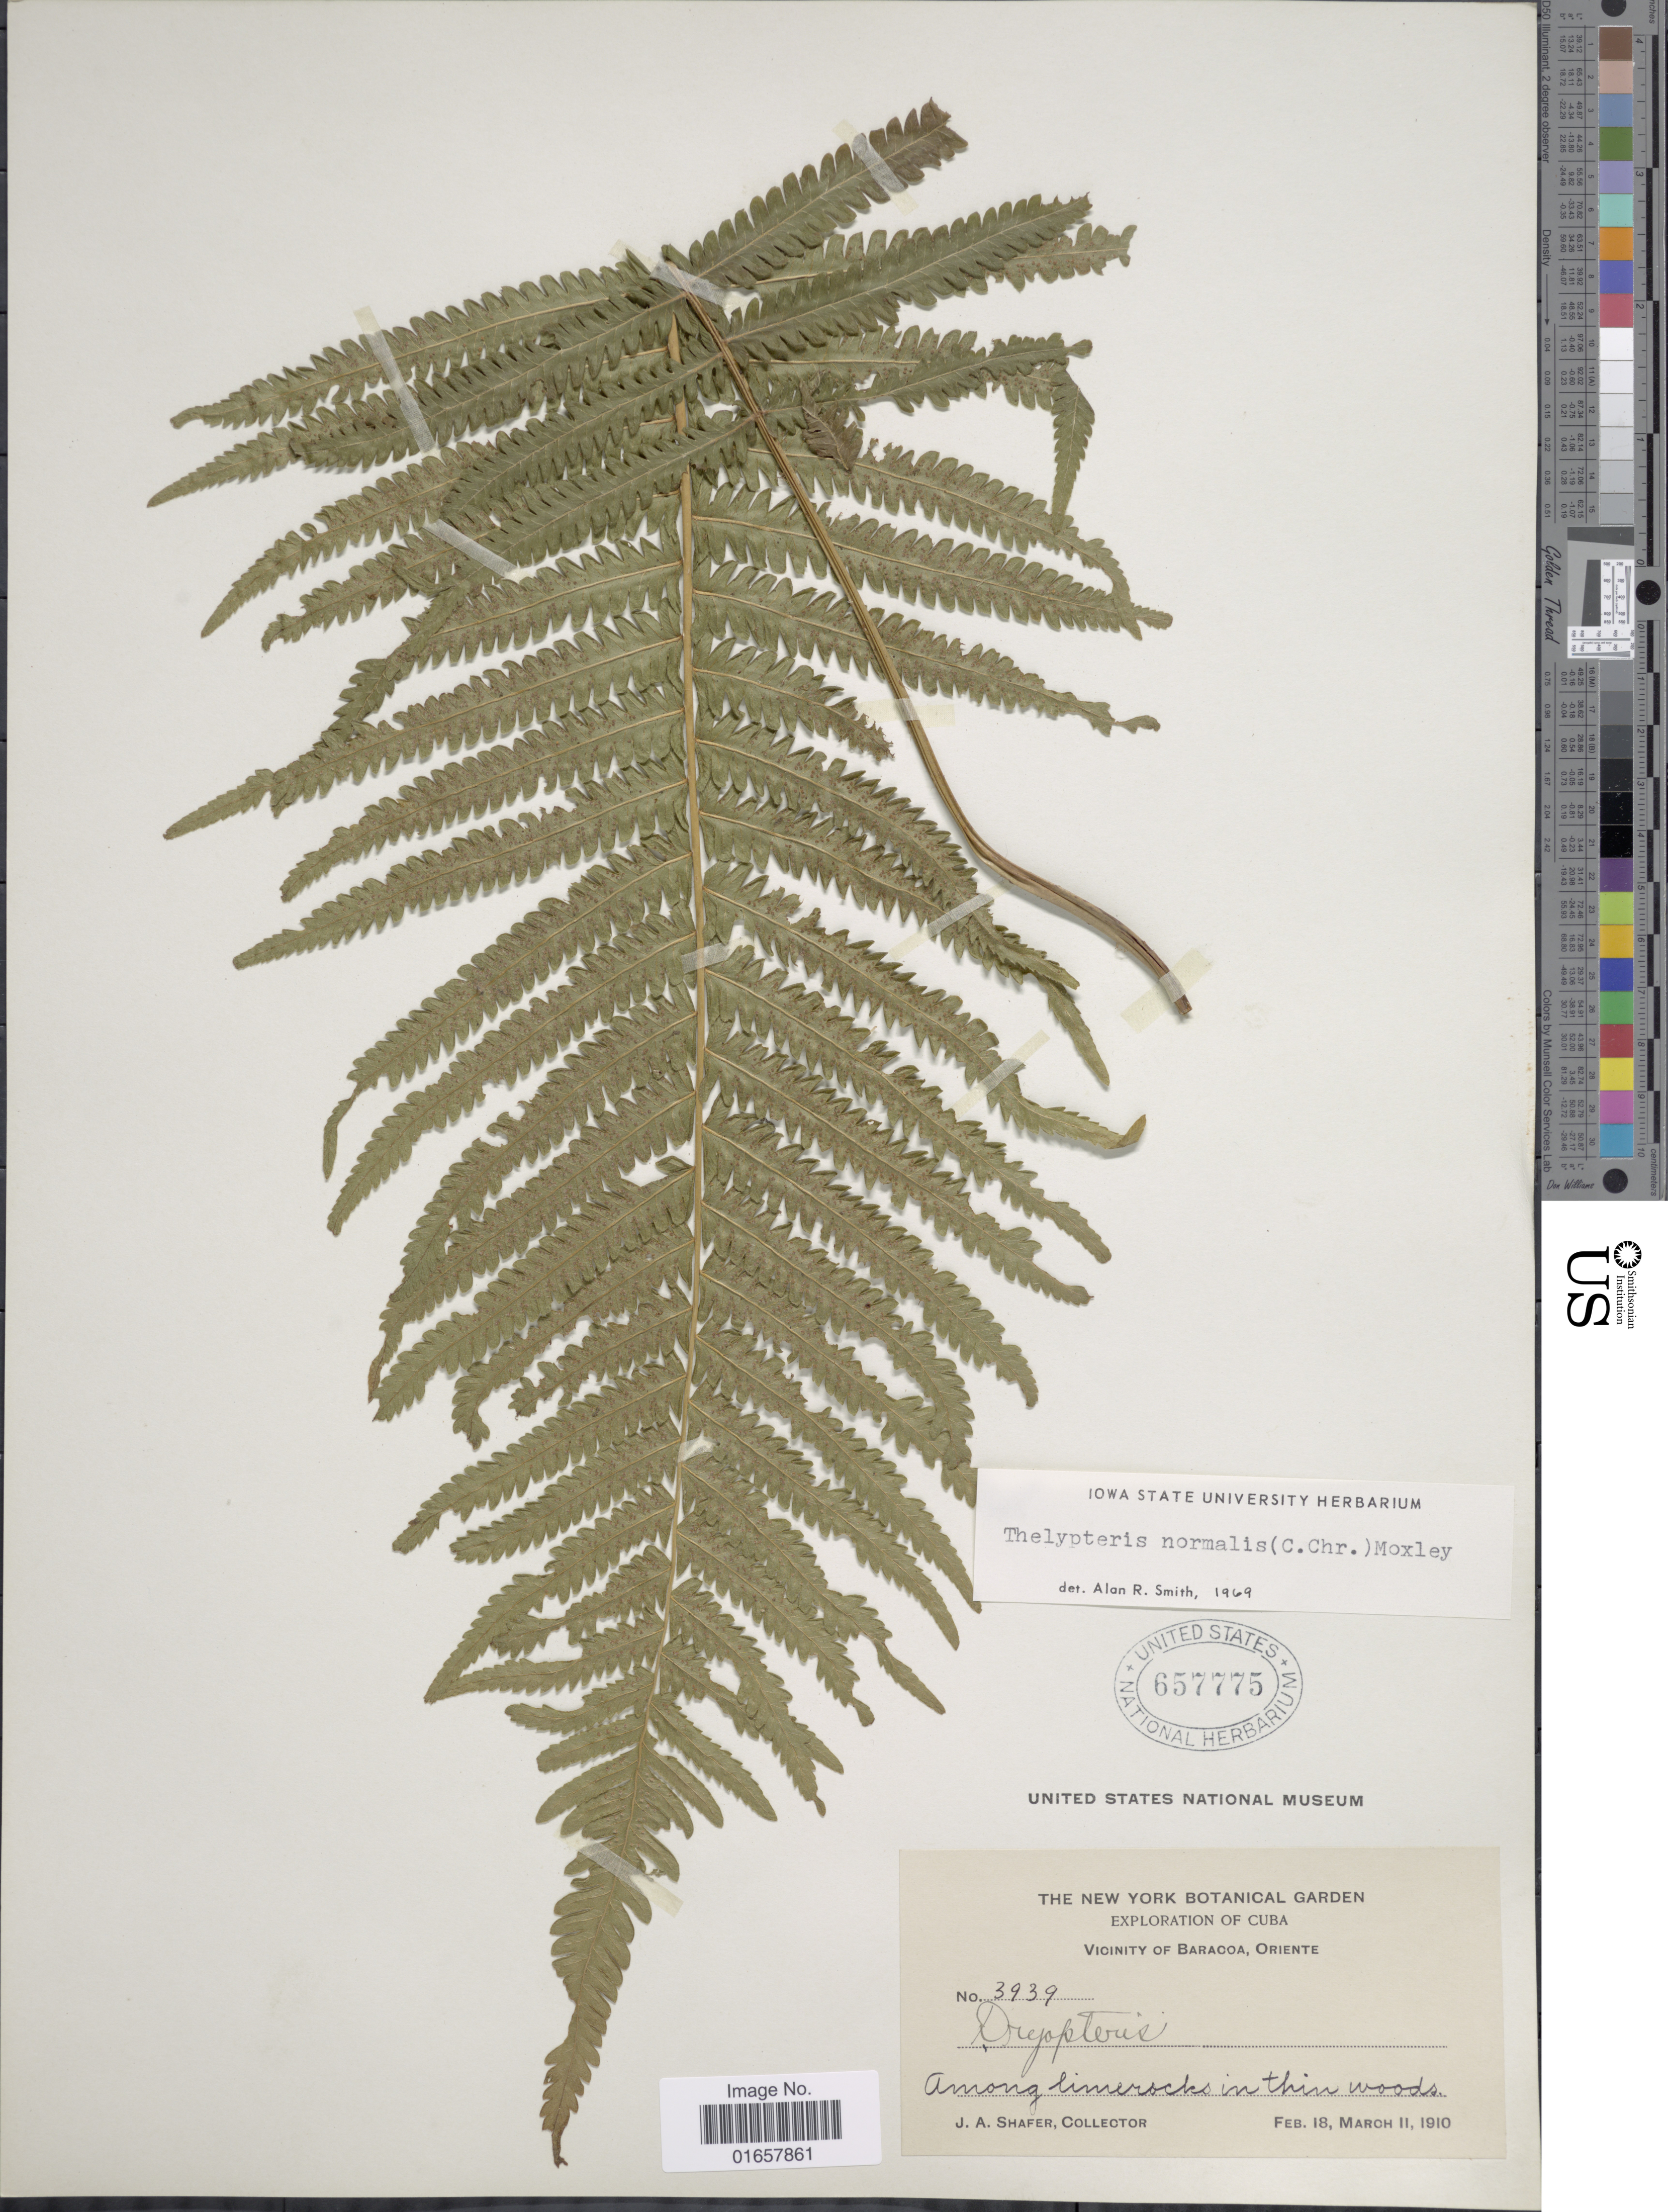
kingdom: Plantae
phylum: Tracheophyta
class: Polypodiopsida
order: Polypodiales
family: Thelypteridaceae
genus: Christella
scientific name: Christella kunthii comb. ined.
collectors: J. A. Shafer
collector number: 3939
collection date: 1910-02-18/1910-03-11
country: Cuba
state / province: Oriente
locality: Cuba, Vicinity of Baracoa, Oriente.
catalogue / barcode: US 657775